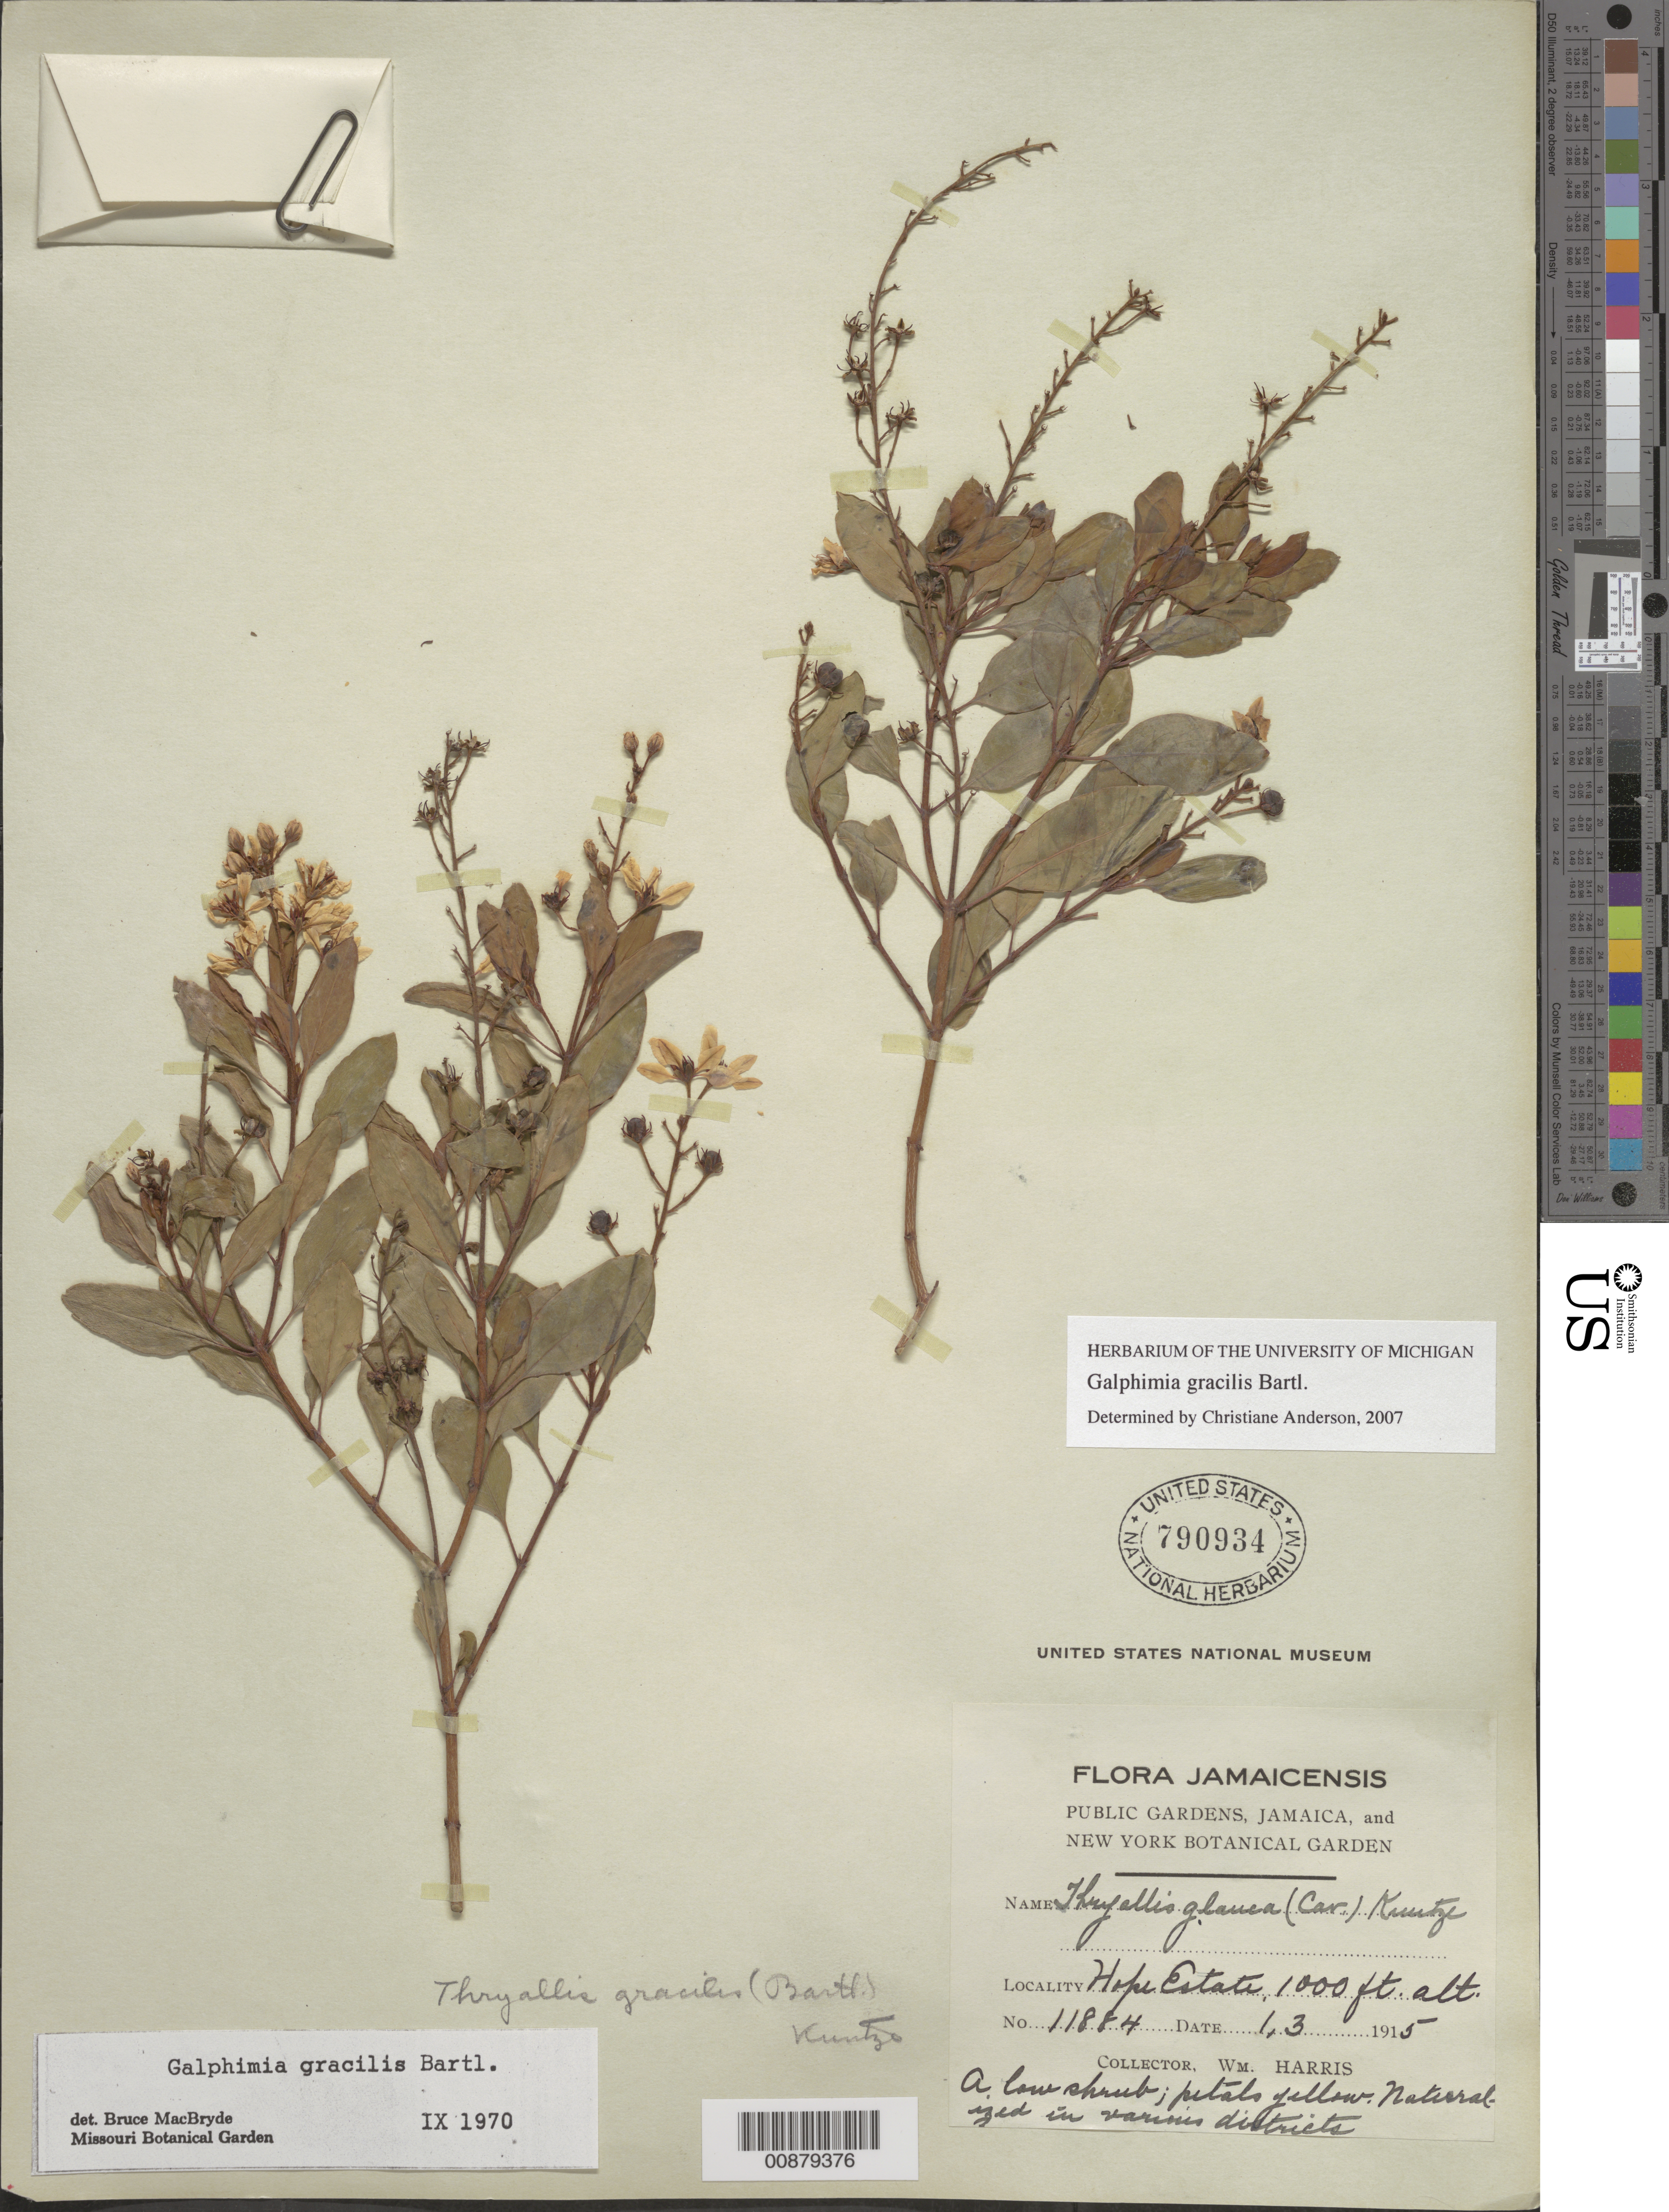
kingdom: Plantae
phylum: Tracheophyta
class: Magnoliopsida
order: Malpighiales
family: Malpighiaceae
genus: Galphimia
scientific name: Galphimia gracilis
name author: Bartl.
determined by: Anderson, C.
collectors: W. H. Harris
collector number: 11884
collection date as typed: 01 Mar 1915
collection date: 1915-03-01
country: Jamaica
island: Jamaica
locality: Hope Estate.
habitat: naturalized in various districts.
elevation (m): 305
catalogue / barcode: US 790934